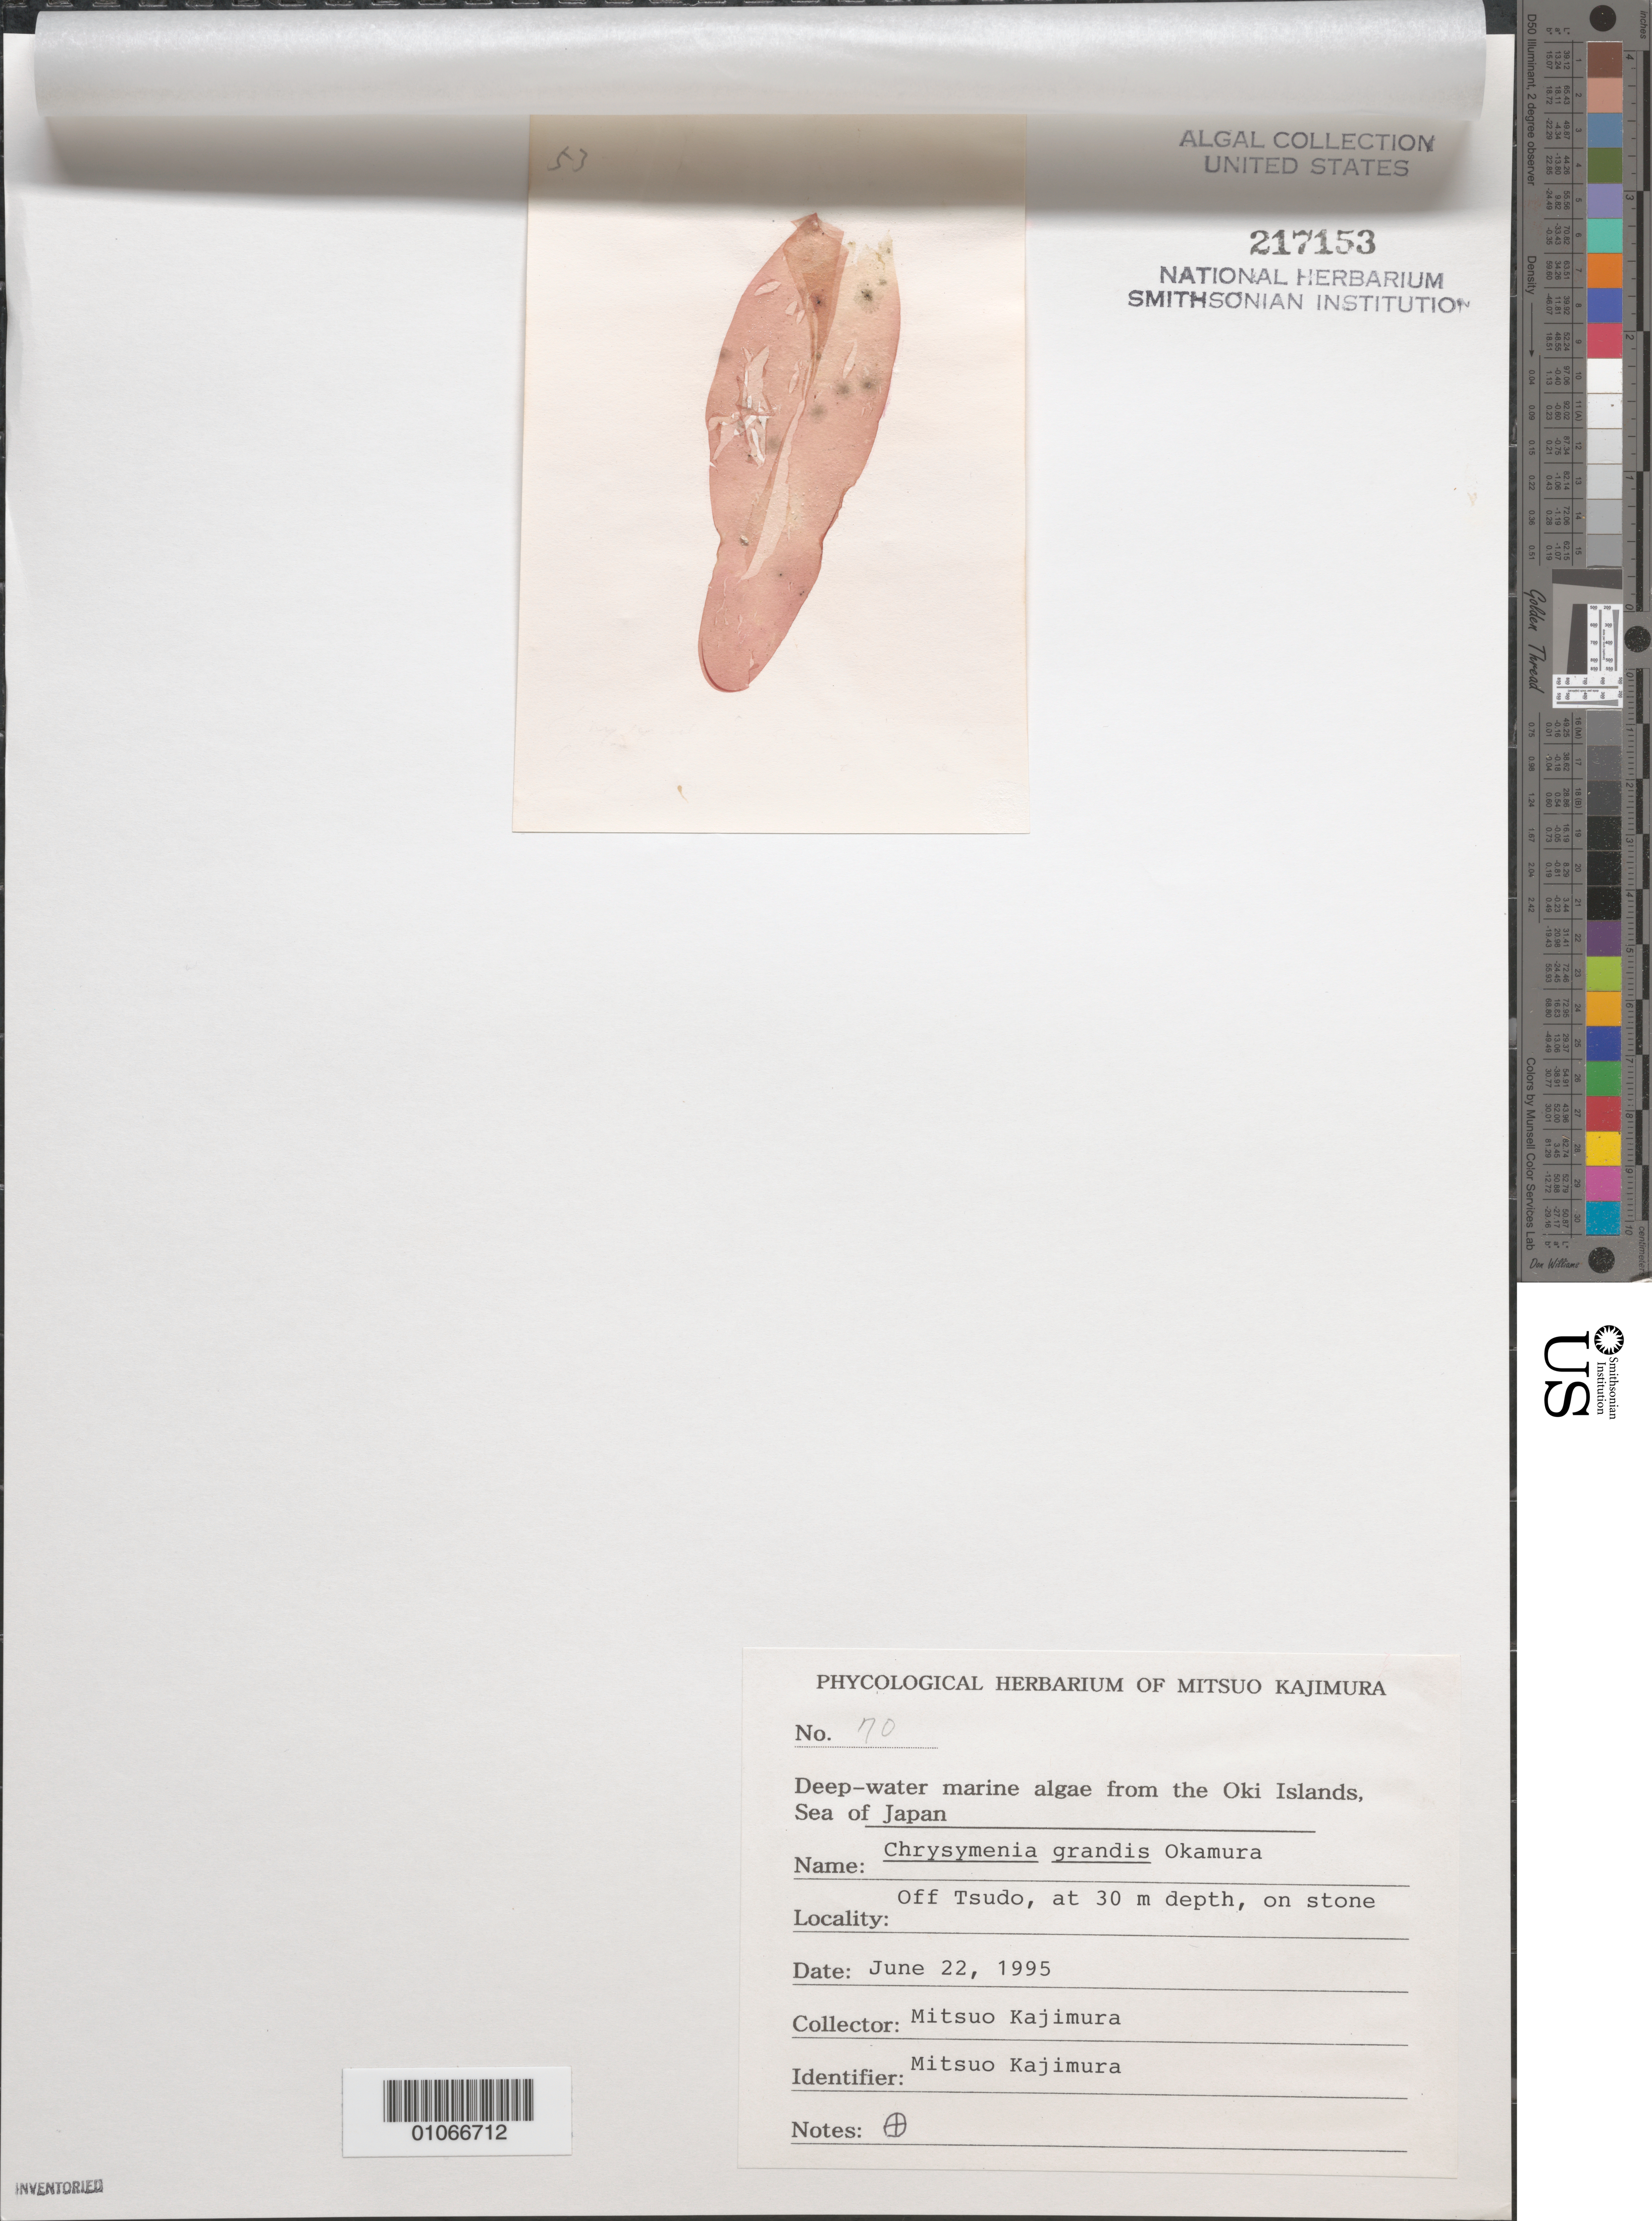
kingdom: Plantae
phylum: Rhodophyta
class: Florideophyceae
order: Rhodymeniales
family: Rhodymeniaceae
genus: Chrysymenia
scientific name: Chrysymenia grandis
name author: Okamura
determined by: Kajimura, Mitsuo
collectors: M. Kajimura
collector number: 70 & specimen 53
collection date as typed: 22 Jun 1995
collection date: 1995-06-22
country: Japan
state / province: Simane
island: Oki Is.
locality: Off Tsudo [village], Sea of Japan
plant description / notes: Phycologial Herbarium of Mitsuo Kajimura, Deep-water marine algae from the Oki Islands, Sea of Japan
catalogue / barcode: US 217153